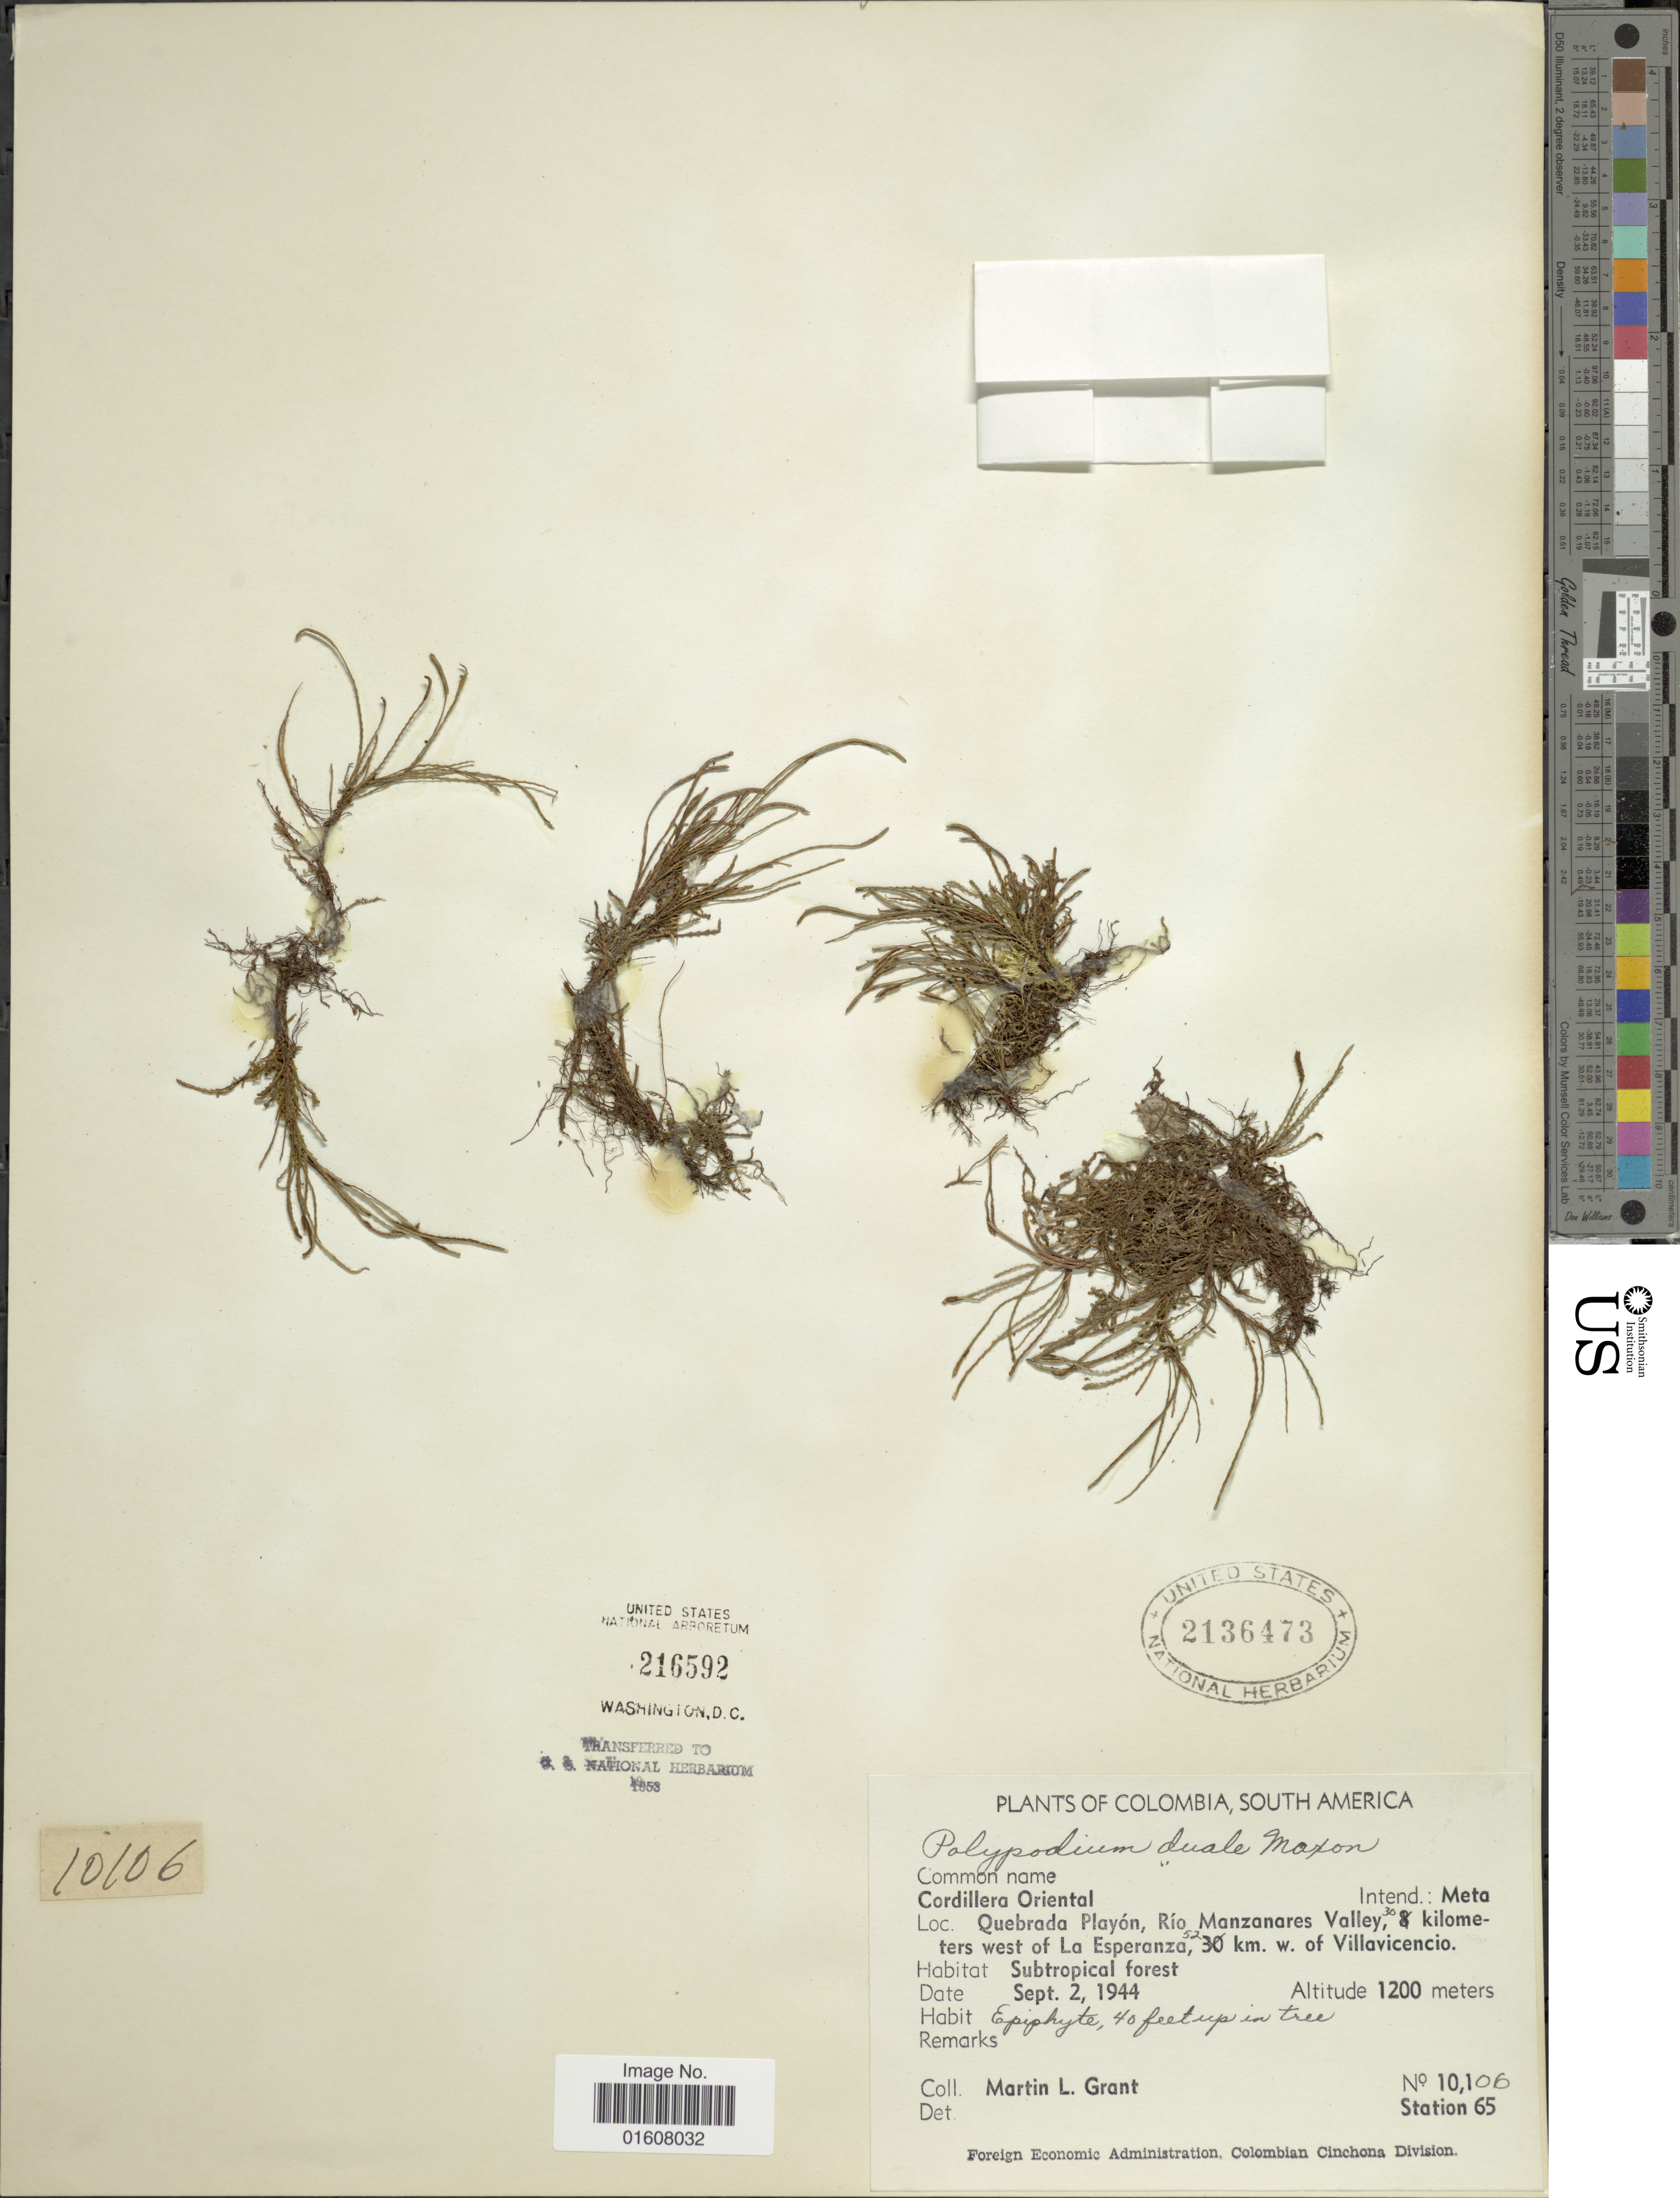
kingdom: Plantae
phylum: Tracheophyta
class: Polypodiopsida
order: Polypodiales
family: Polypodiaceae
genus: Cochlidium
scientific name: Cochlidium serrulatum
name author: (Sw.) L.E. Bishop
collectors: M. L. Grant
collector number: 10106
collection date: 1944-09-02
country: Colombia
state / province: Meta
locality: Cordillera Oriental. Quebrada Playón, Río Manzanares Valley, 30 kilometers west of La Esperanza, 52 km. w. of Villavicencio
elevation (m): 1200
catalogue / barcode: US 2136473